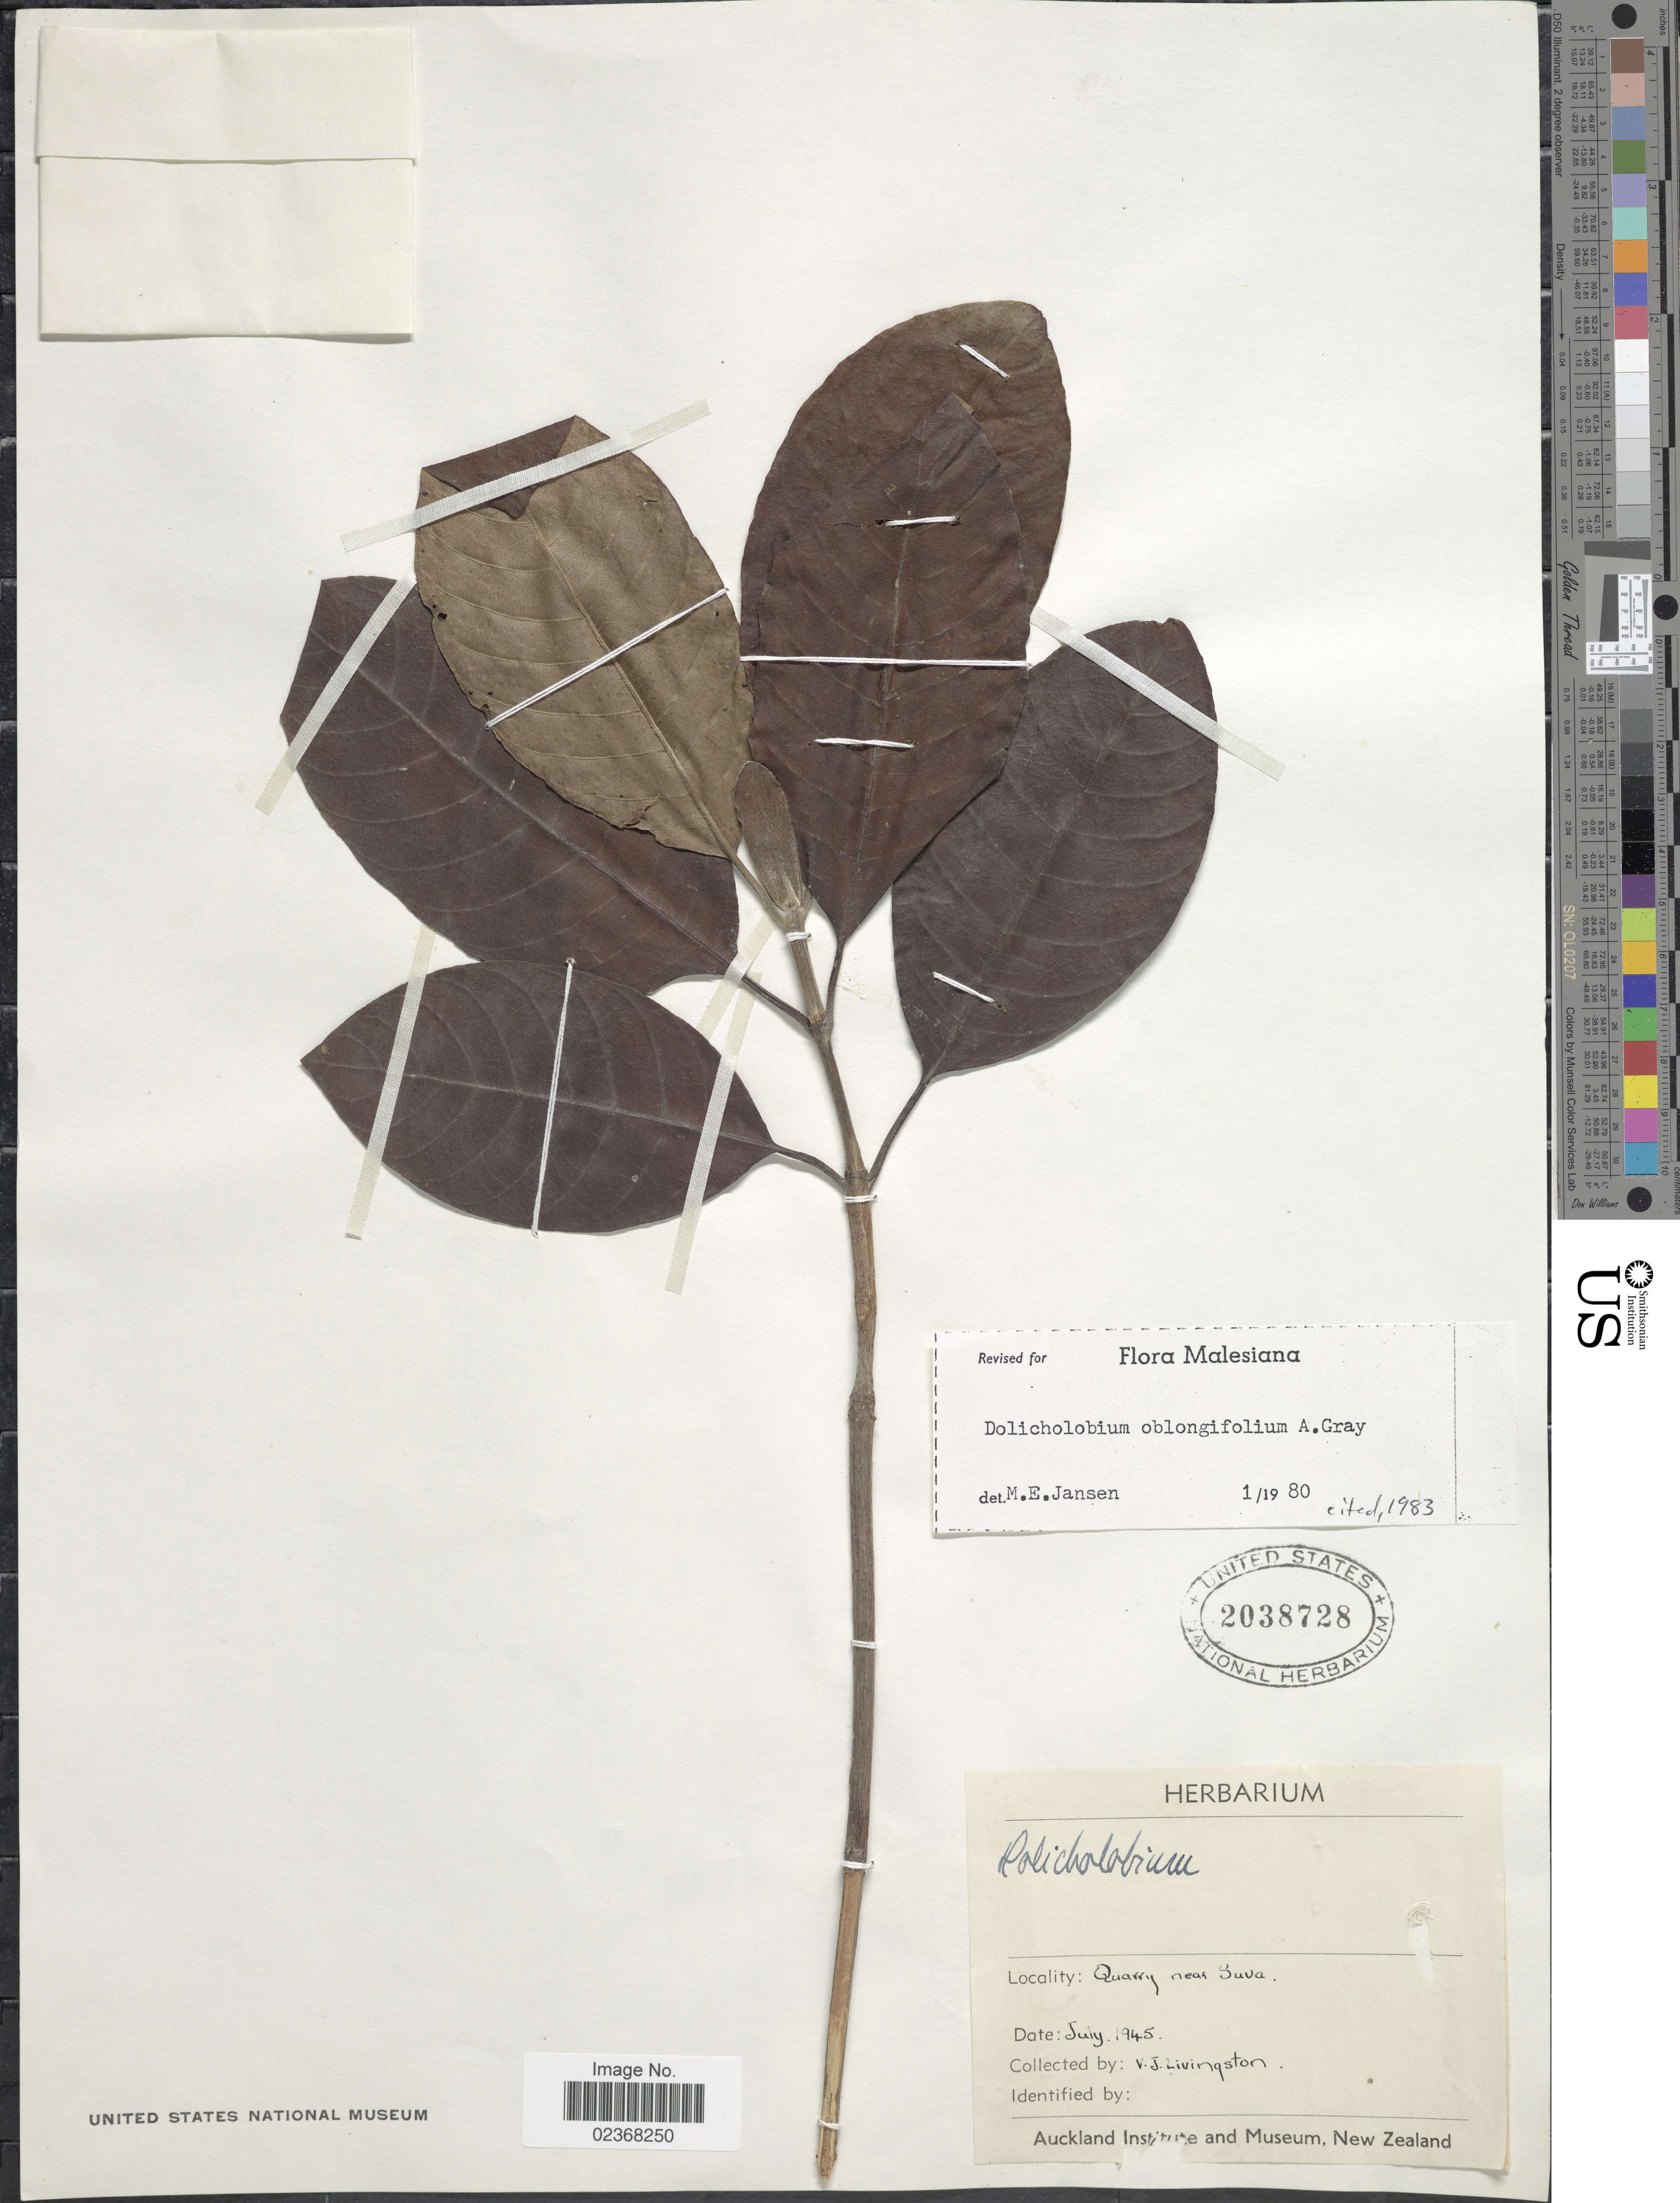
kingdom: Plantae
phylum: Tracheophyta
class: Magnoliopsida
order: Gentianales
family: Rubiaceae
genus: Dolicholobium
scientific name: Dolicholobium oblongifolium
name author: A. Gray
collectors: V. Livingston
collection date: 1945-07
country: Fiji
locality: Quarry near Suva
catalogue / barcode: US 2038728